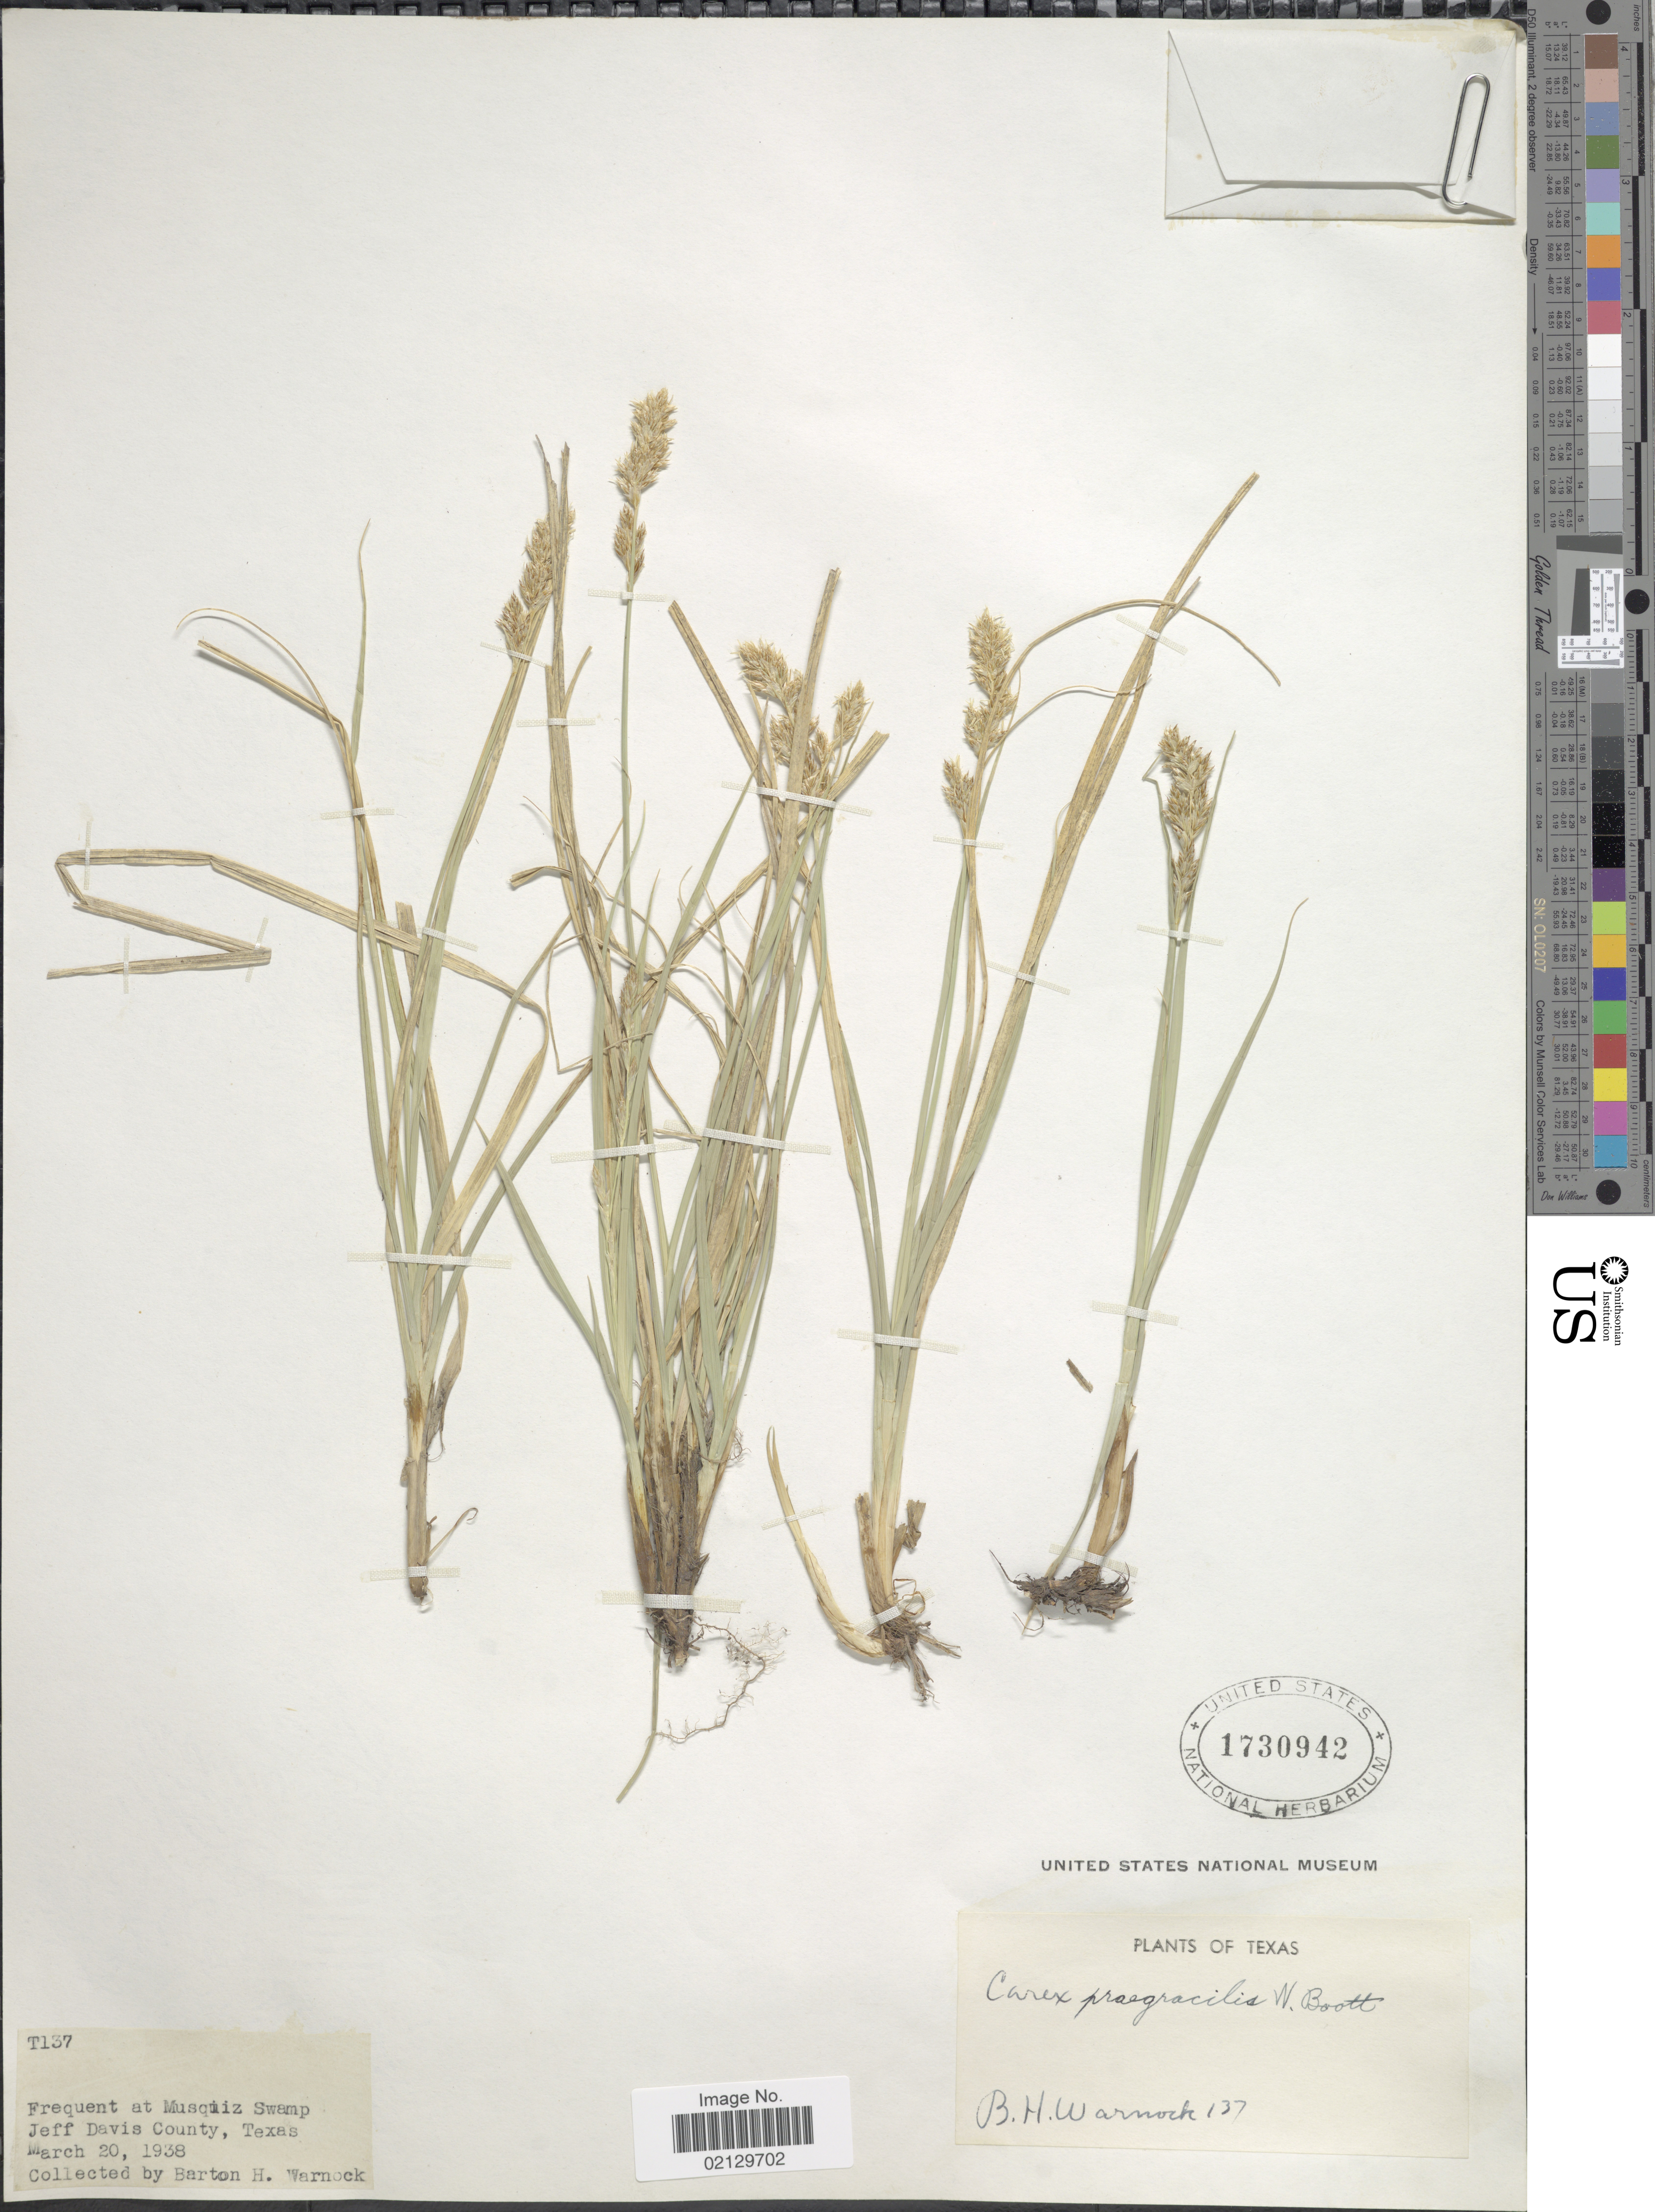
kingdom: Plantae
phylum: Tracheophyta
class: Liliopsida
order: Poales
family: Cyperaceae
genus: Carex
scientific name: Carex praegracilis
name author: W. Boott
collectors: B. H. Warnock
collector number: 137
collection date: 1938-03-20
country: United States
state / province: Texas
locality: At Musquiz Swamp, Jeff Davis County.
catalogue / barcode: US 1730942